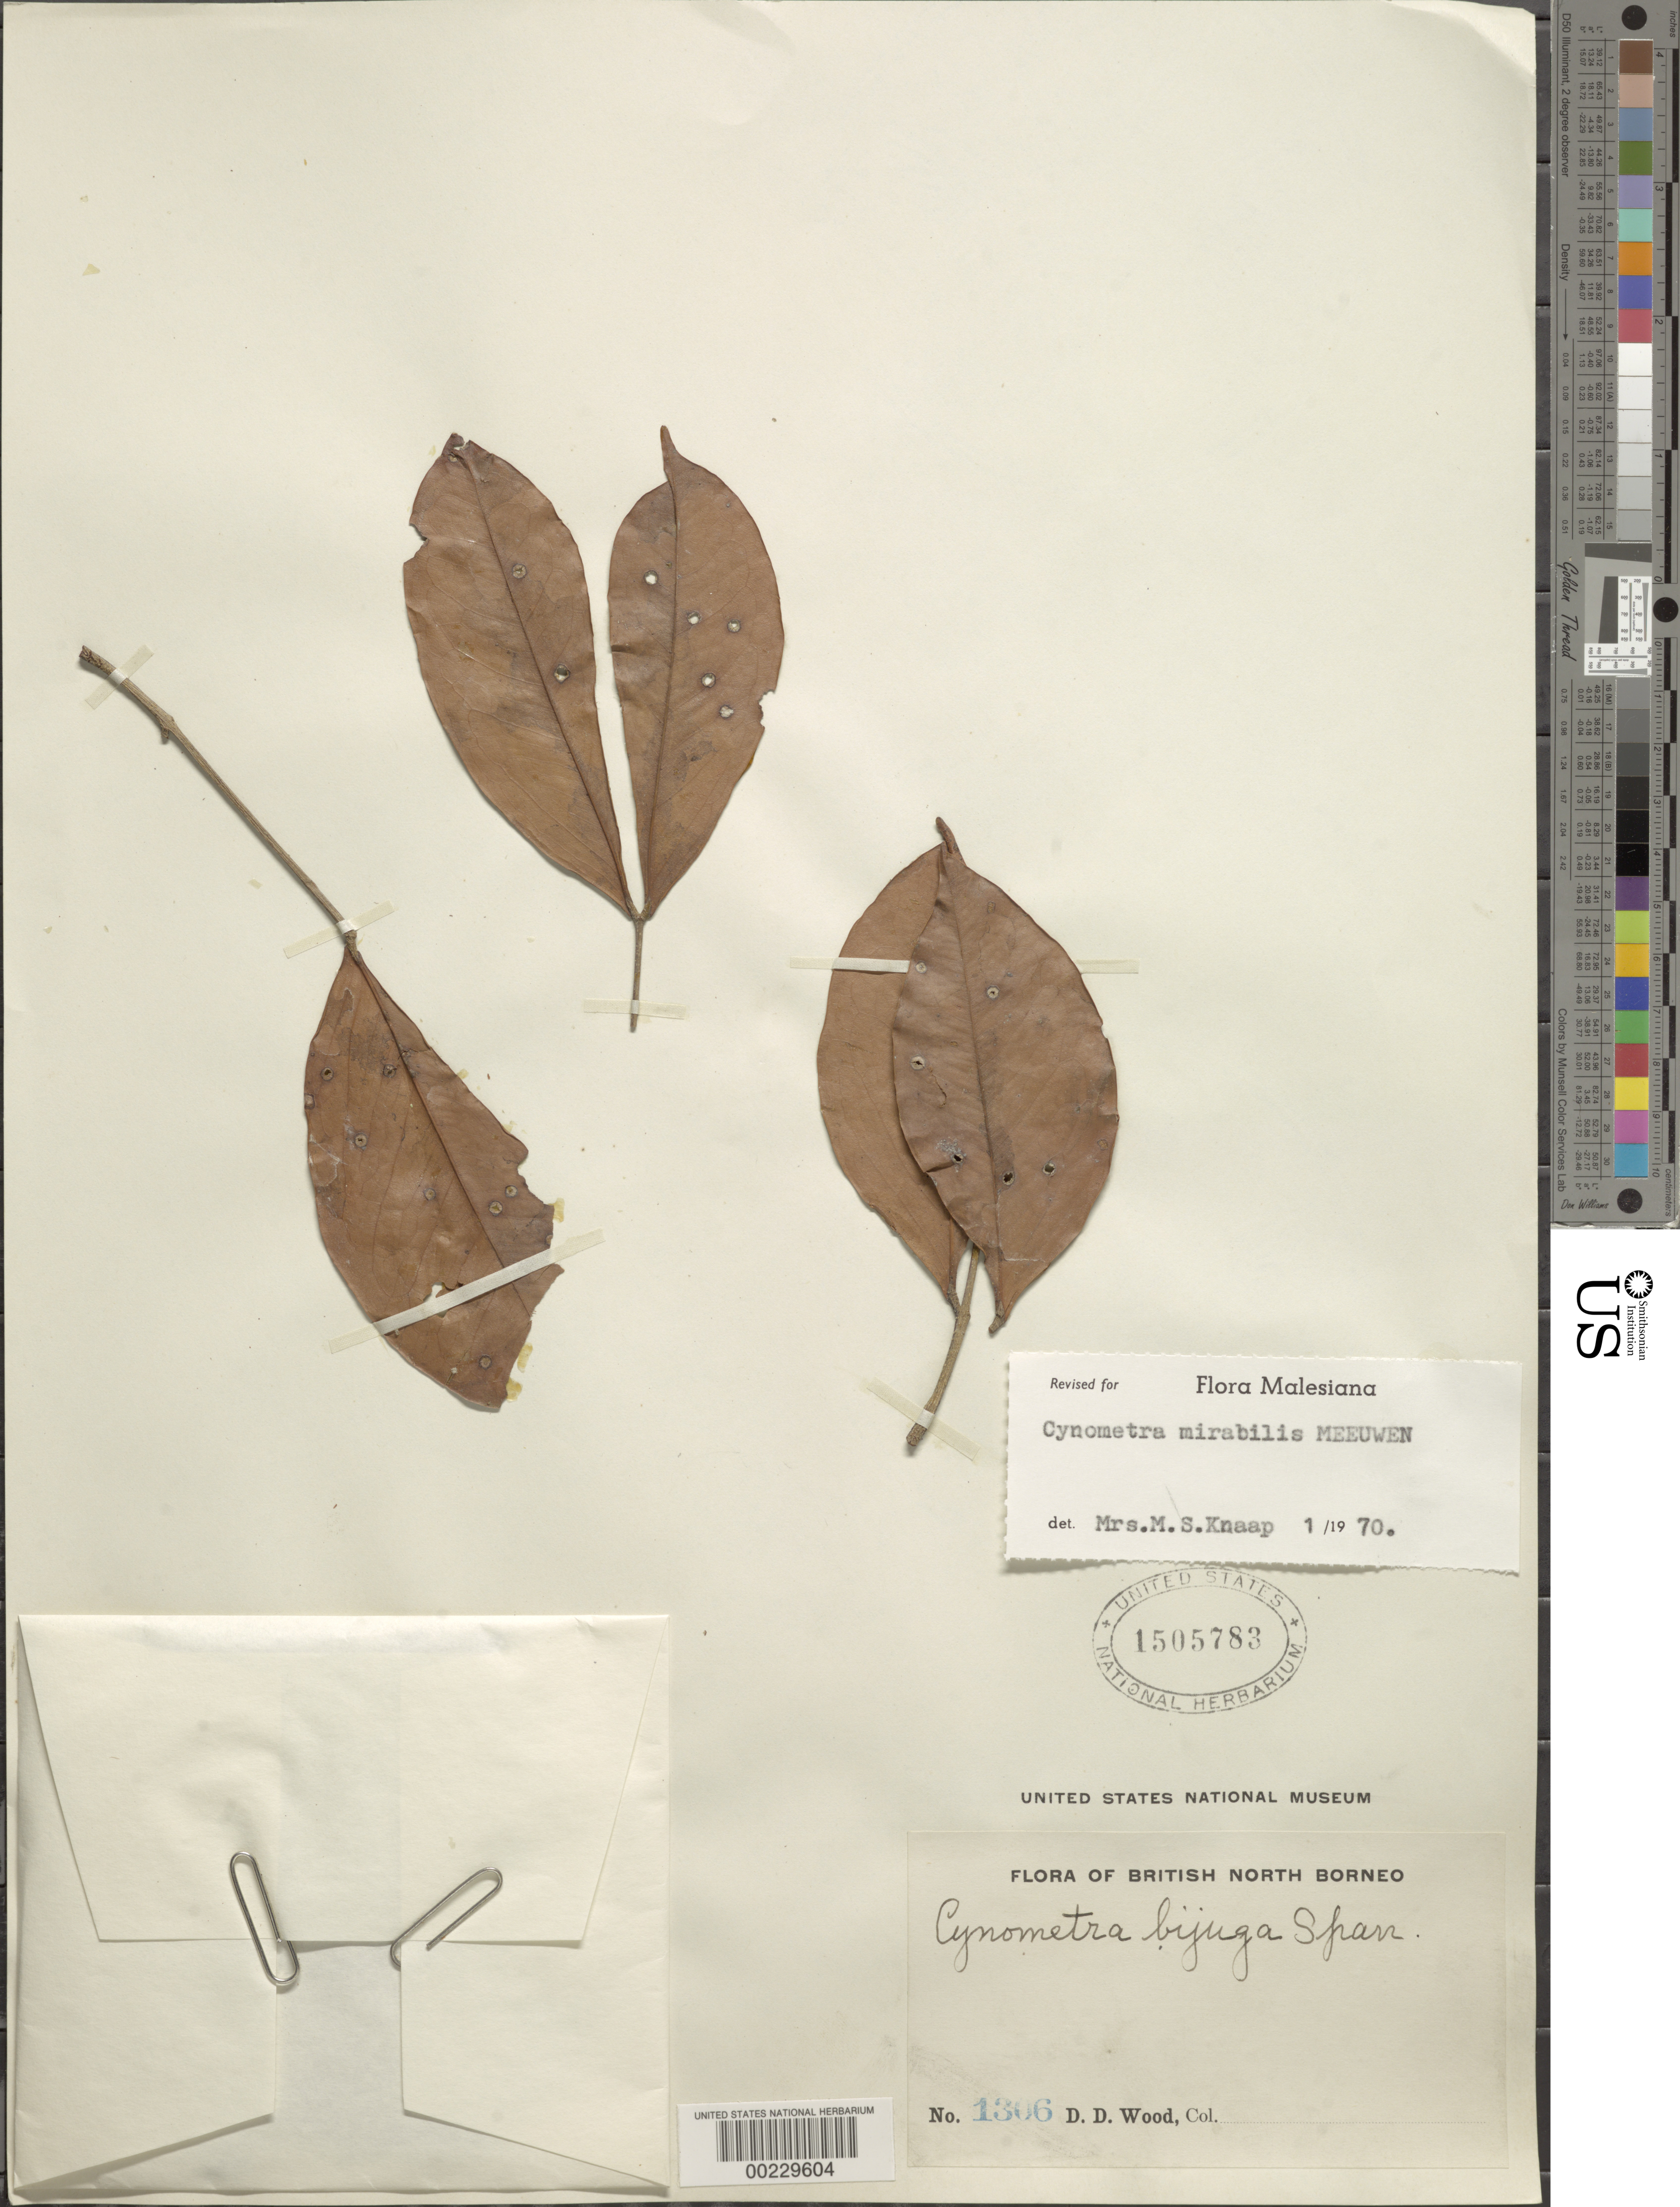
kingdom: Plantae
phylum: Tracheophyta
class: Magnoliopsida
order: Fabales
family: Fabaceae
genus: Cynometra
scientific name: Cynometra ramiflora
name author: L.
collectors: D. Wood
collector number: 1306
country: Malaysia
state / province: Sabah / Sarawak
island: Borneo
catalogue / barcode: US 1505783